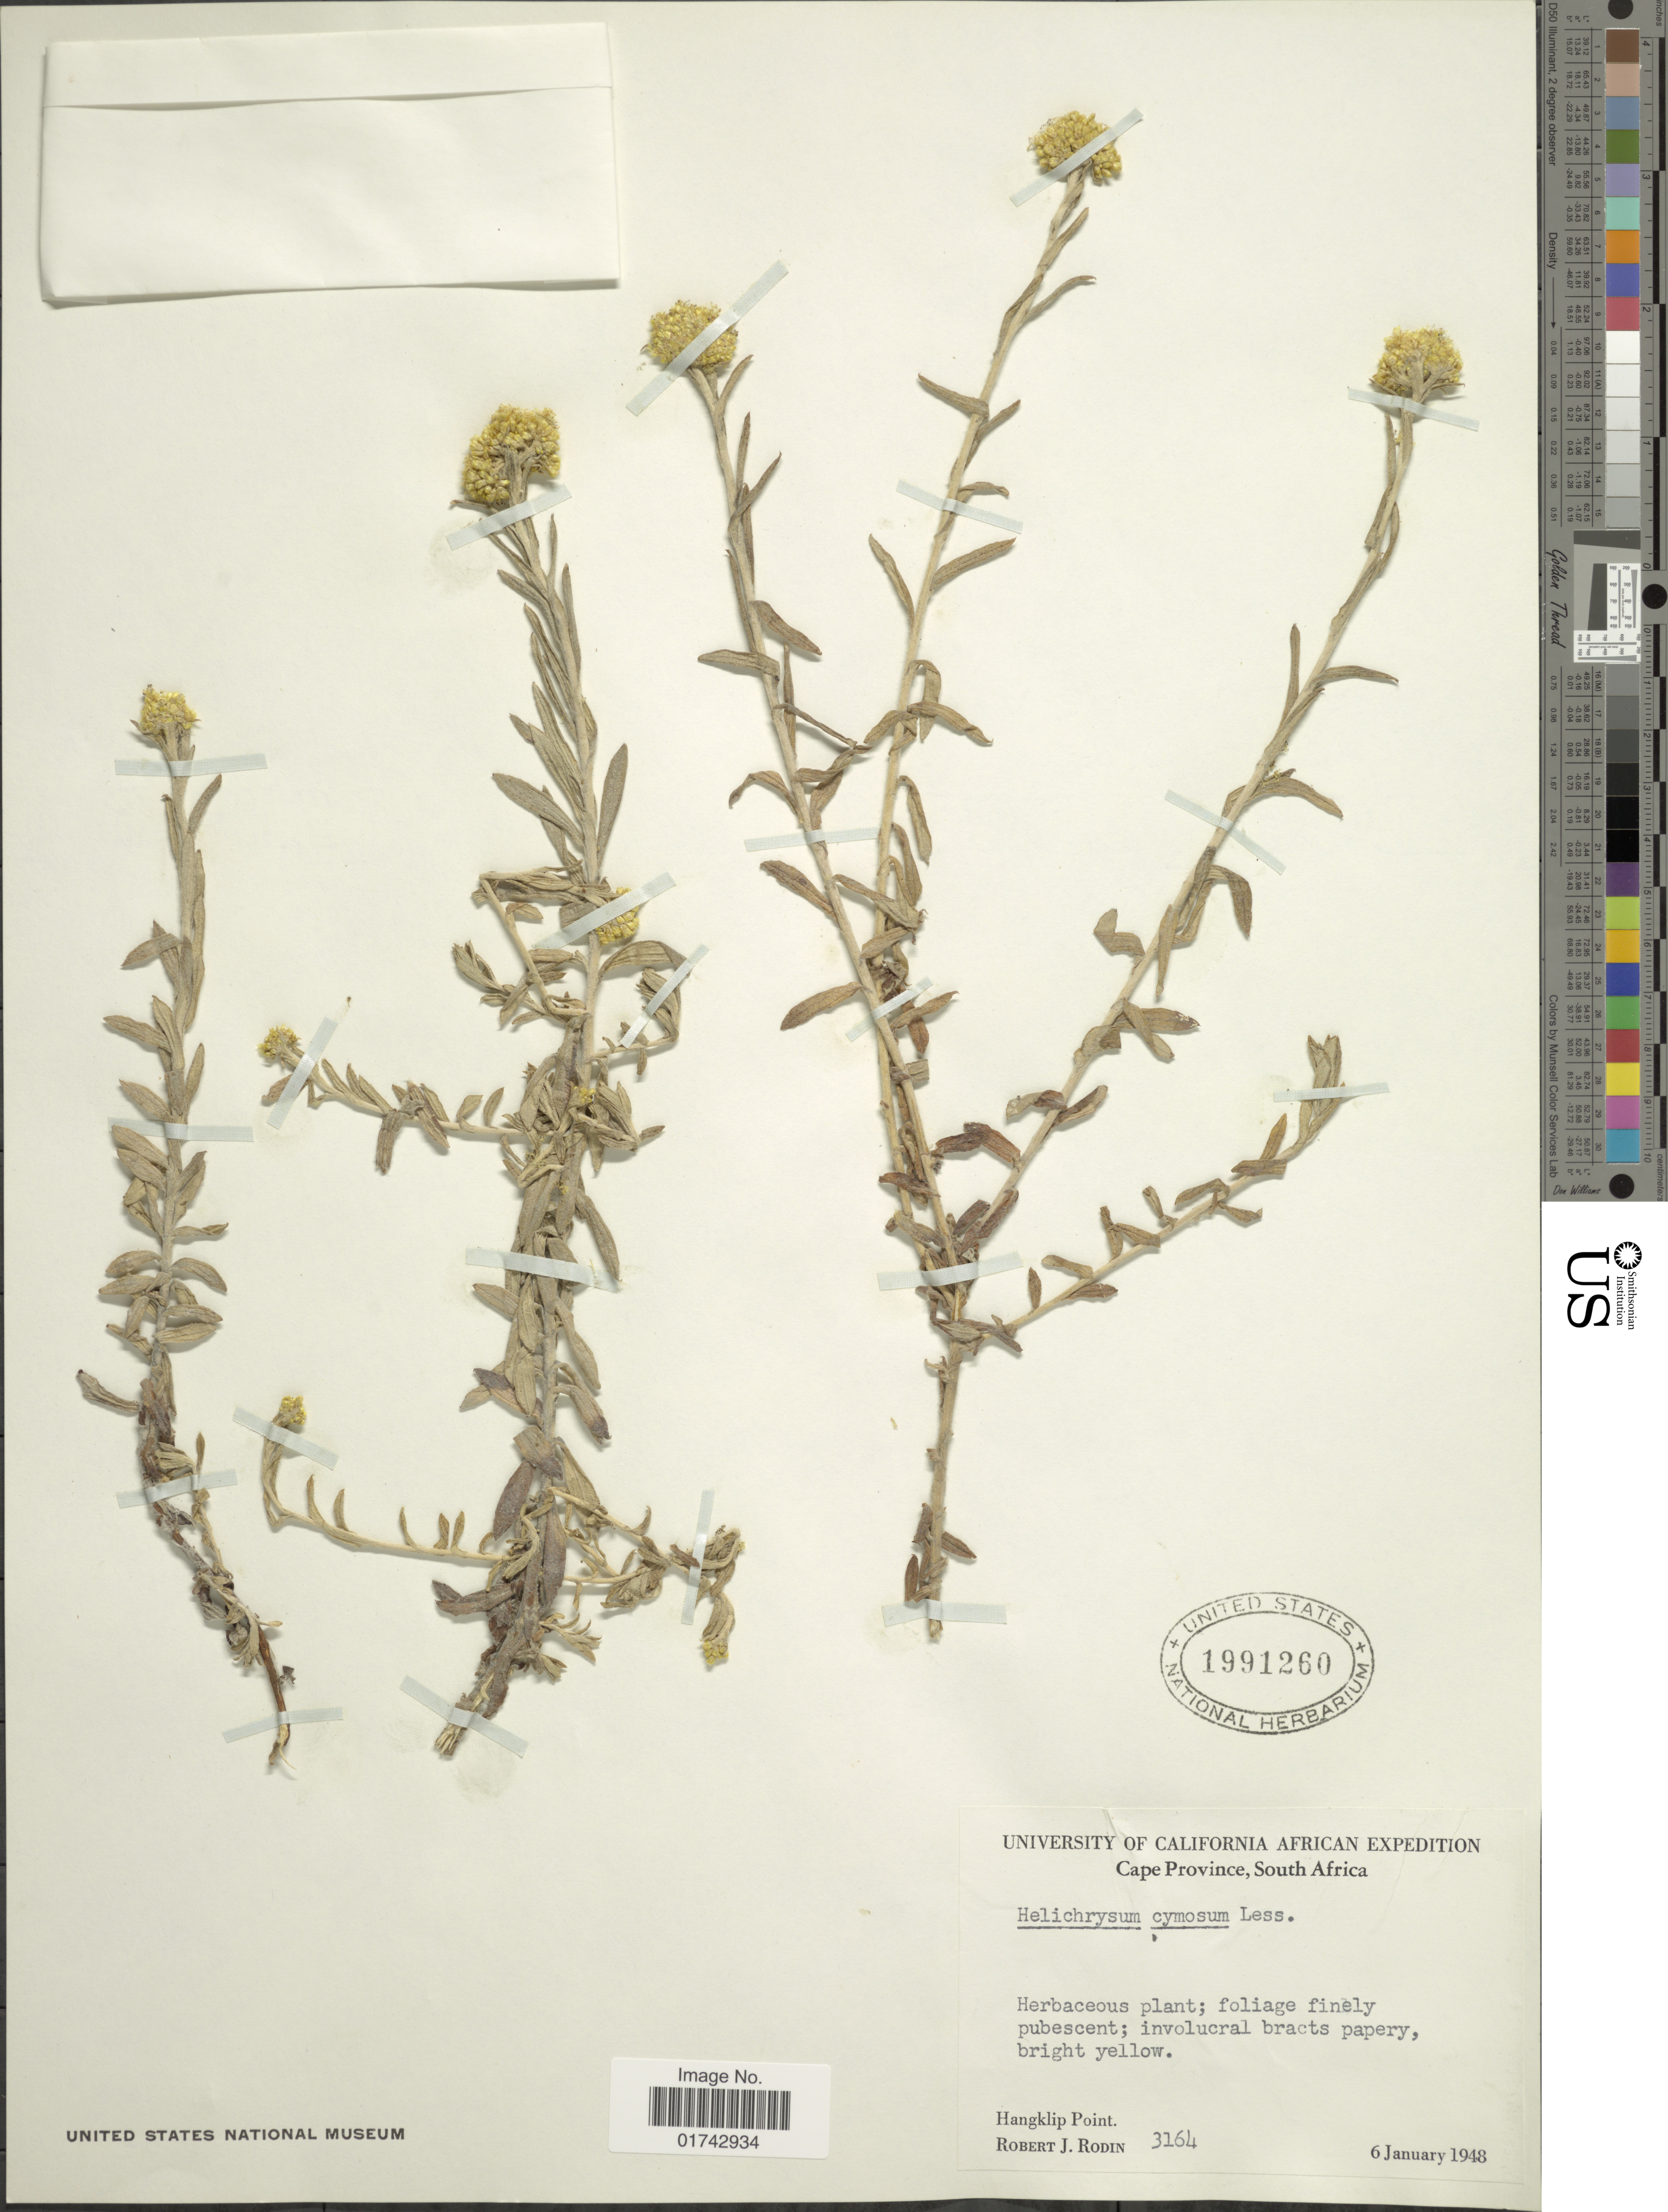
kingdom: Plantae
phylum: Tracheophyta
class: Magnoliopsida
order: Asterales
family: Asteraceae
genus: Helichrysum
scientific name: Helichrysum cymosum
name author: (L.) D. Don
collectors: R. J. Rodin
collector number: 3164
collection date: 1948-01-06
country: South Africa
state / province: Western Cape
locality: Cape Province, South Africa, Hangklip Point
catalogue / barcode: US 1991260